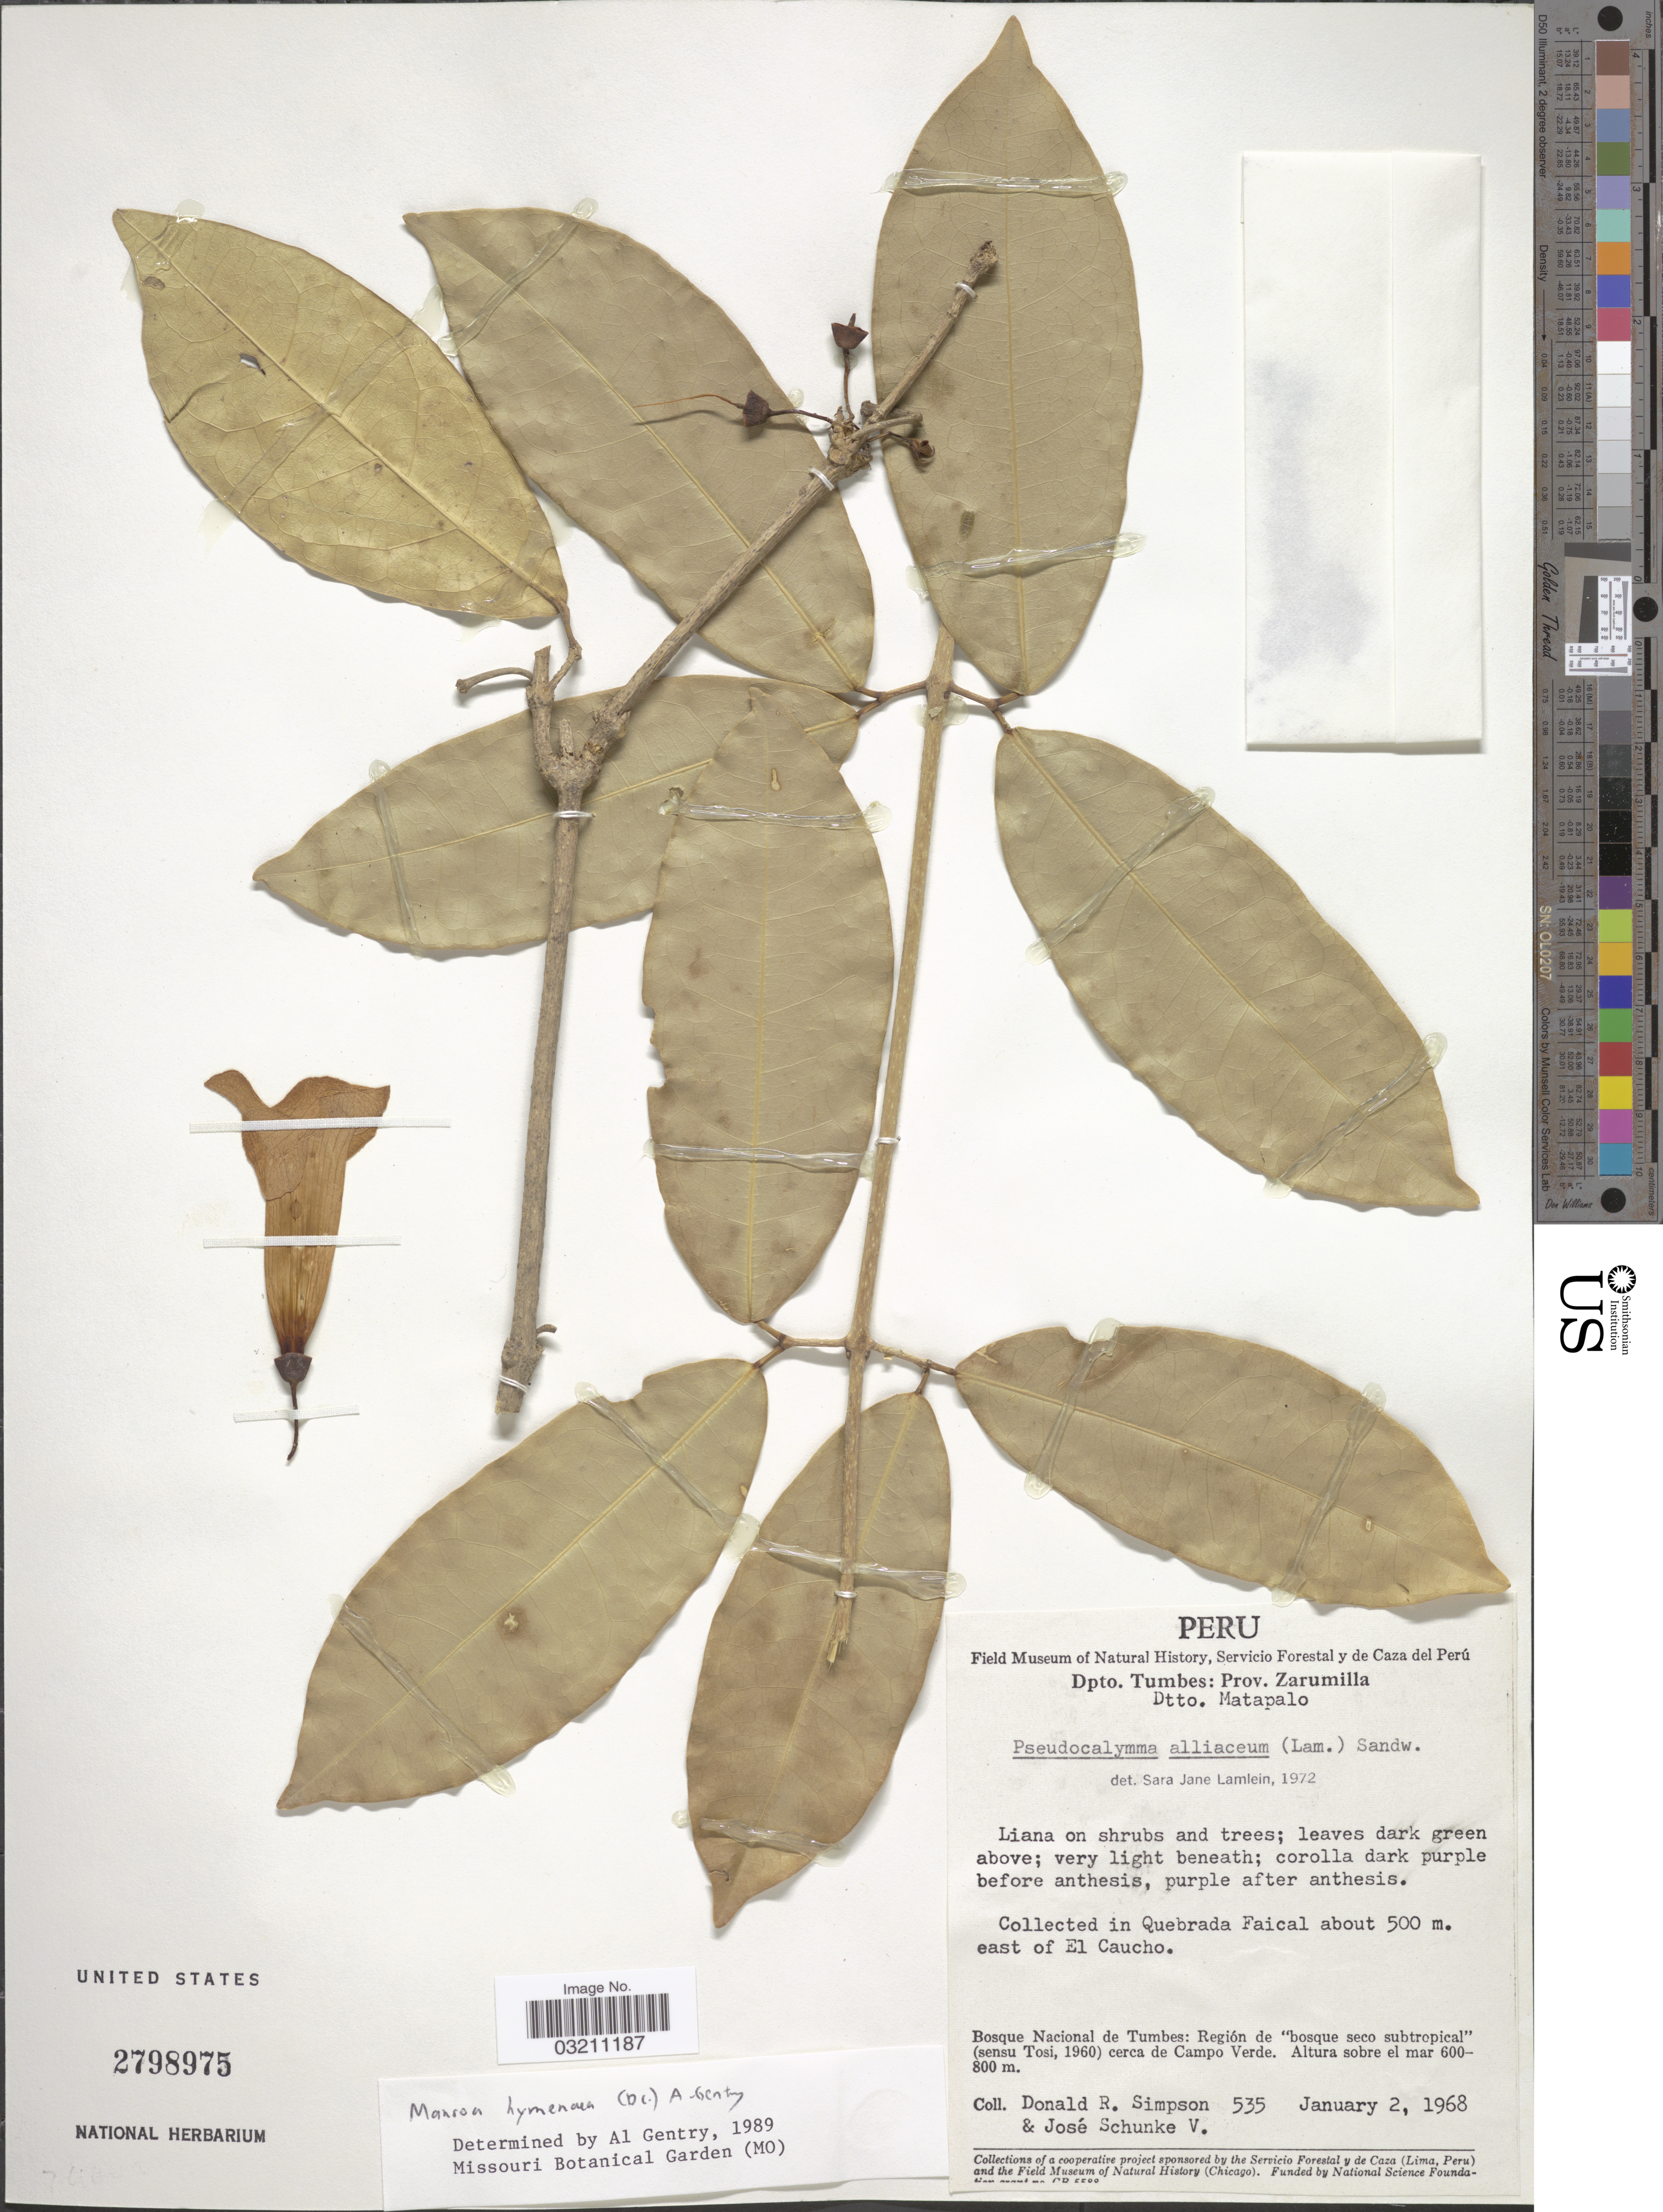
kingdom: Plantae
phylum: Tracheophyta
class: Magnoliopsida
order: Lamiales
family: Bignoniaceae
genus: Mansoa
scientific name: Mansoa hymenaea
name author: (DC.) A.H. Gentry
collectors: D. R. Simpson & J. Schunke Vigo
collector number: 535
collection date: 1968-01-02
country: Peru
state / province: Tumbes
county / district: Zarumilla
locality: Dpto. Tumbes: Prov. Zarumilla. Dtto. Matapalo. Collected in Quebrada Faical about 500 m. east of El Caucho. Bosque Nacional de Tumbes: Regíon de "bosque seco subtropical" (sensu Tosi, 1960) cerca de Campo Verde.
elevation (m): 600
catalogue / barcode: US 2798975